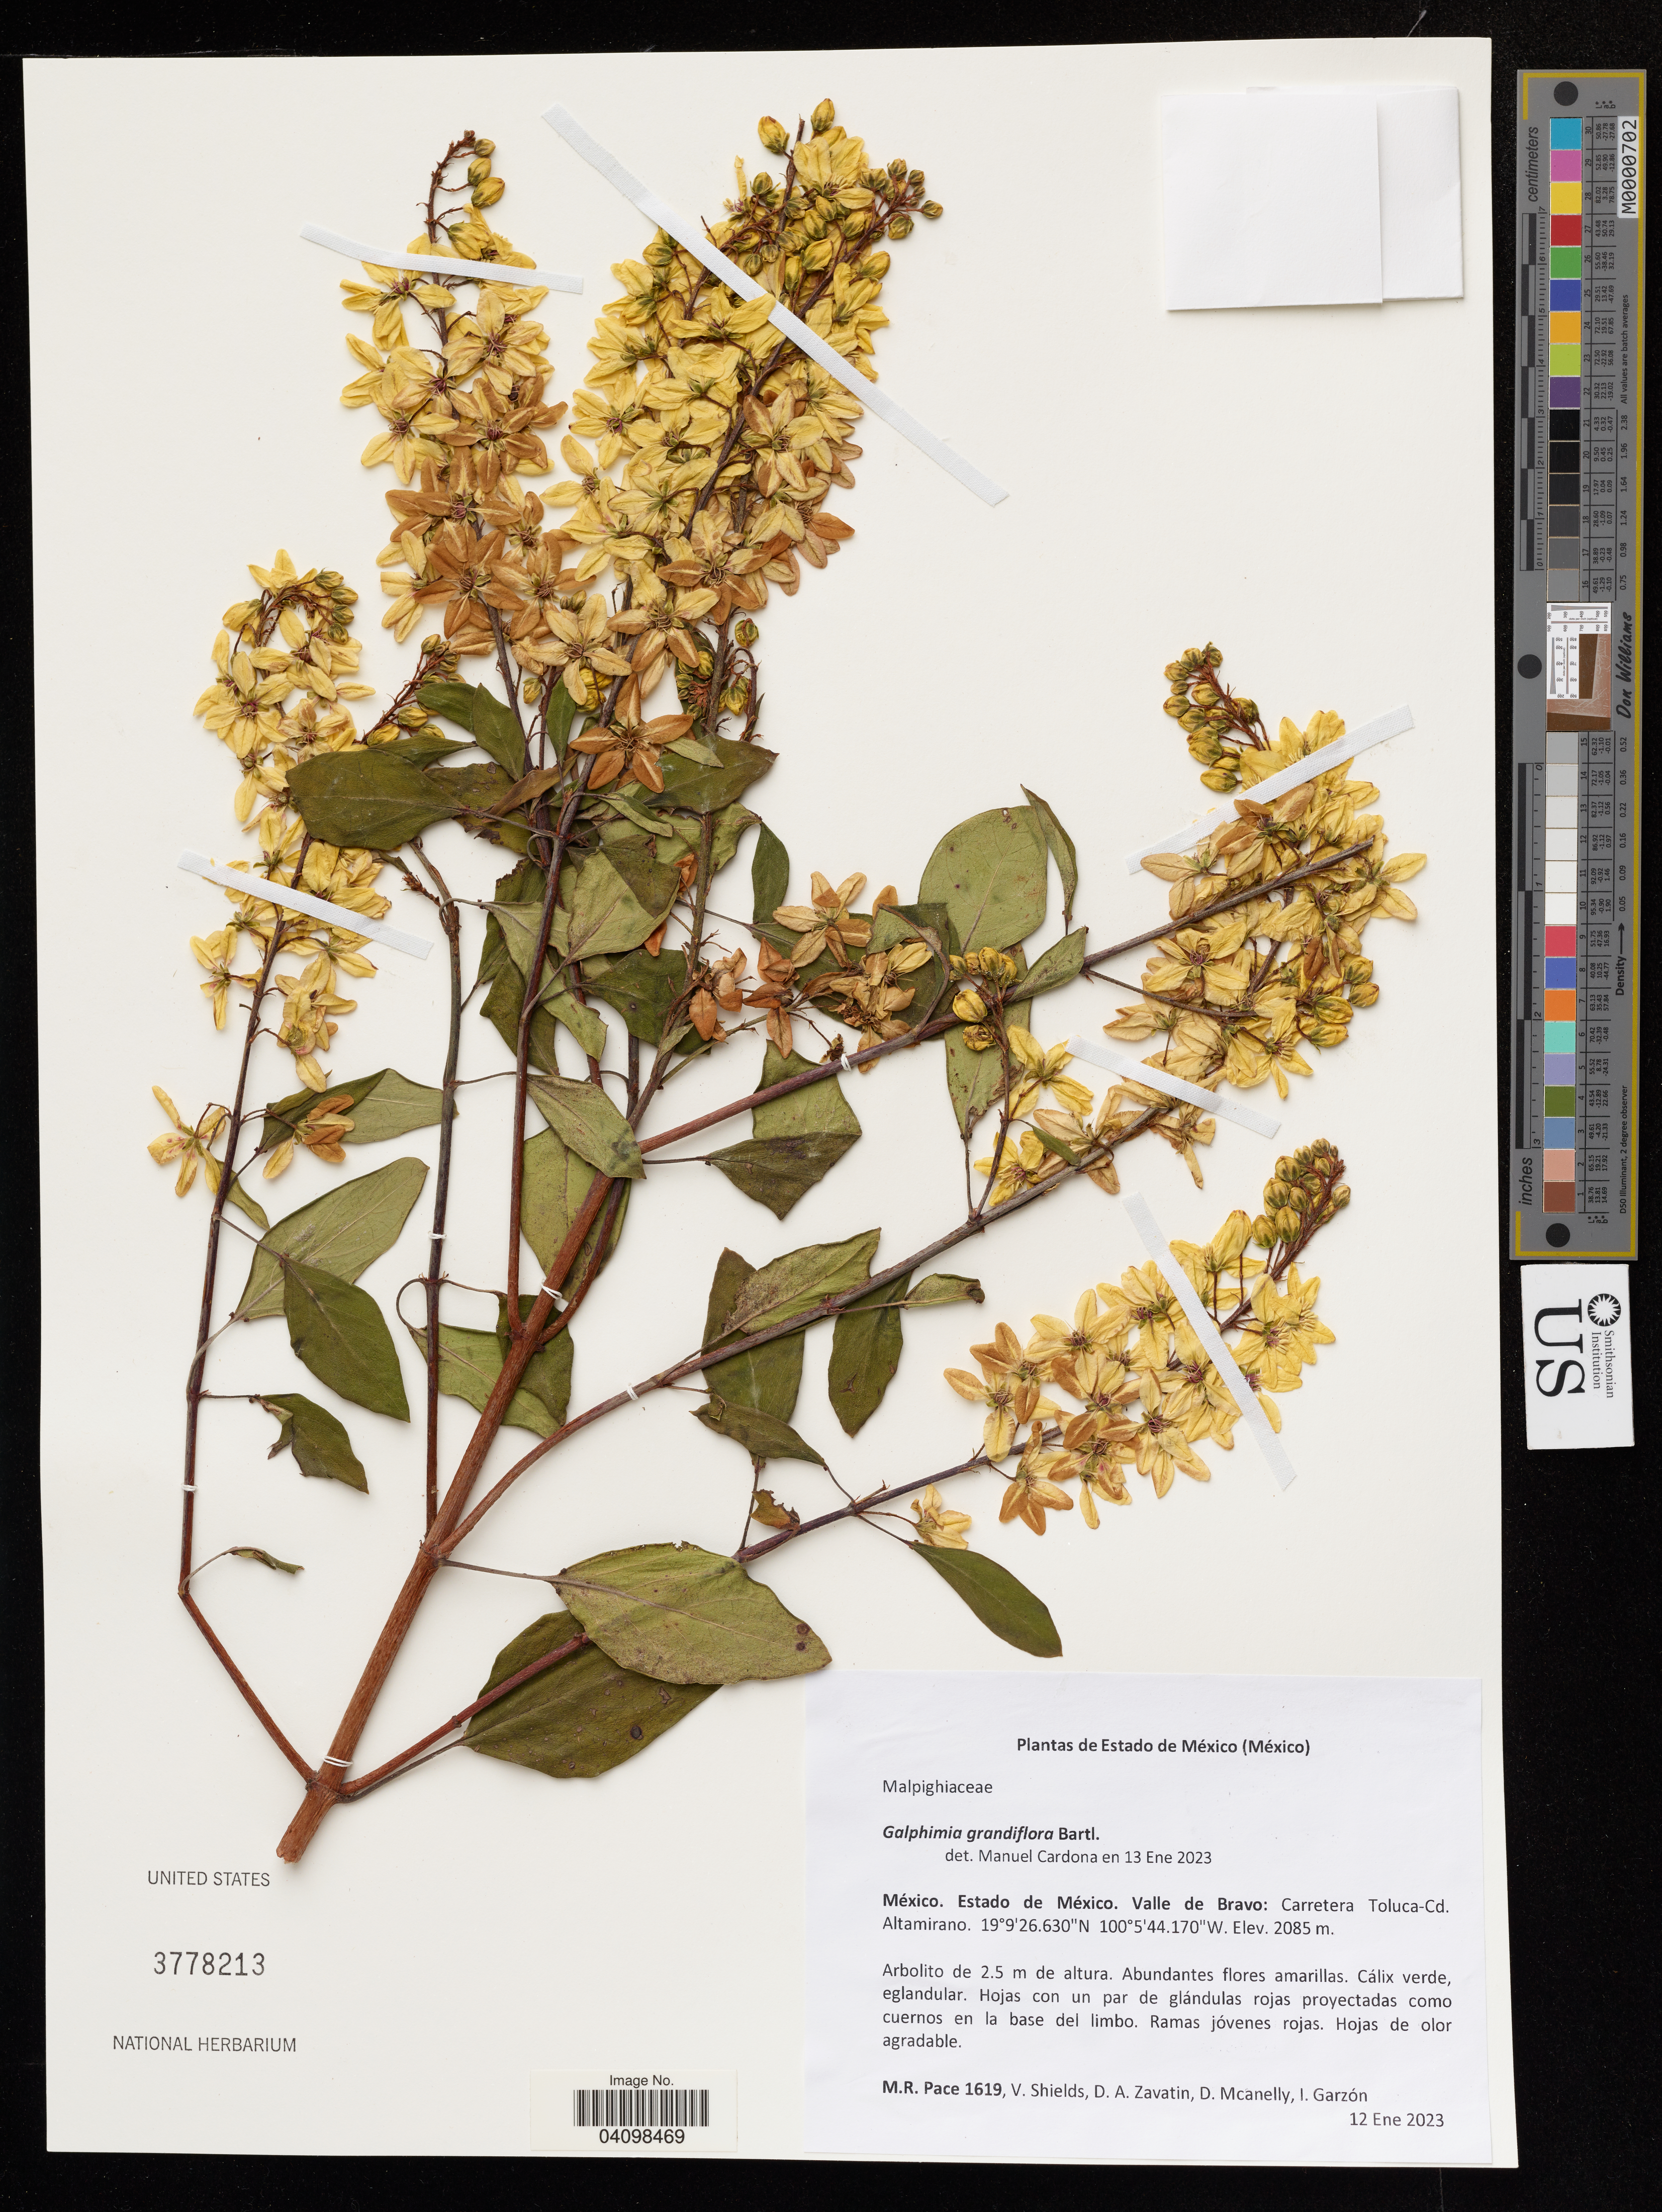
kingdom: Plantae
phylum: Tracheophyta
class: Magnoliopsida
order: Malpighiales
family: Malpighiaceae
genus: Galphimia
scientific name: Galphimia grandiflora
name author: Bartl.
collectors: M. Pace, D. Zavatin & D. Mcanelly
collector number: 1619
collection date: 2023-01-12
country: Mexico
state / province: México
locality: Valle de Bravo: Carretera Toluca-Cd. Altamirano.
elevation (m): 2085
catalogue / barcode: US 3778213